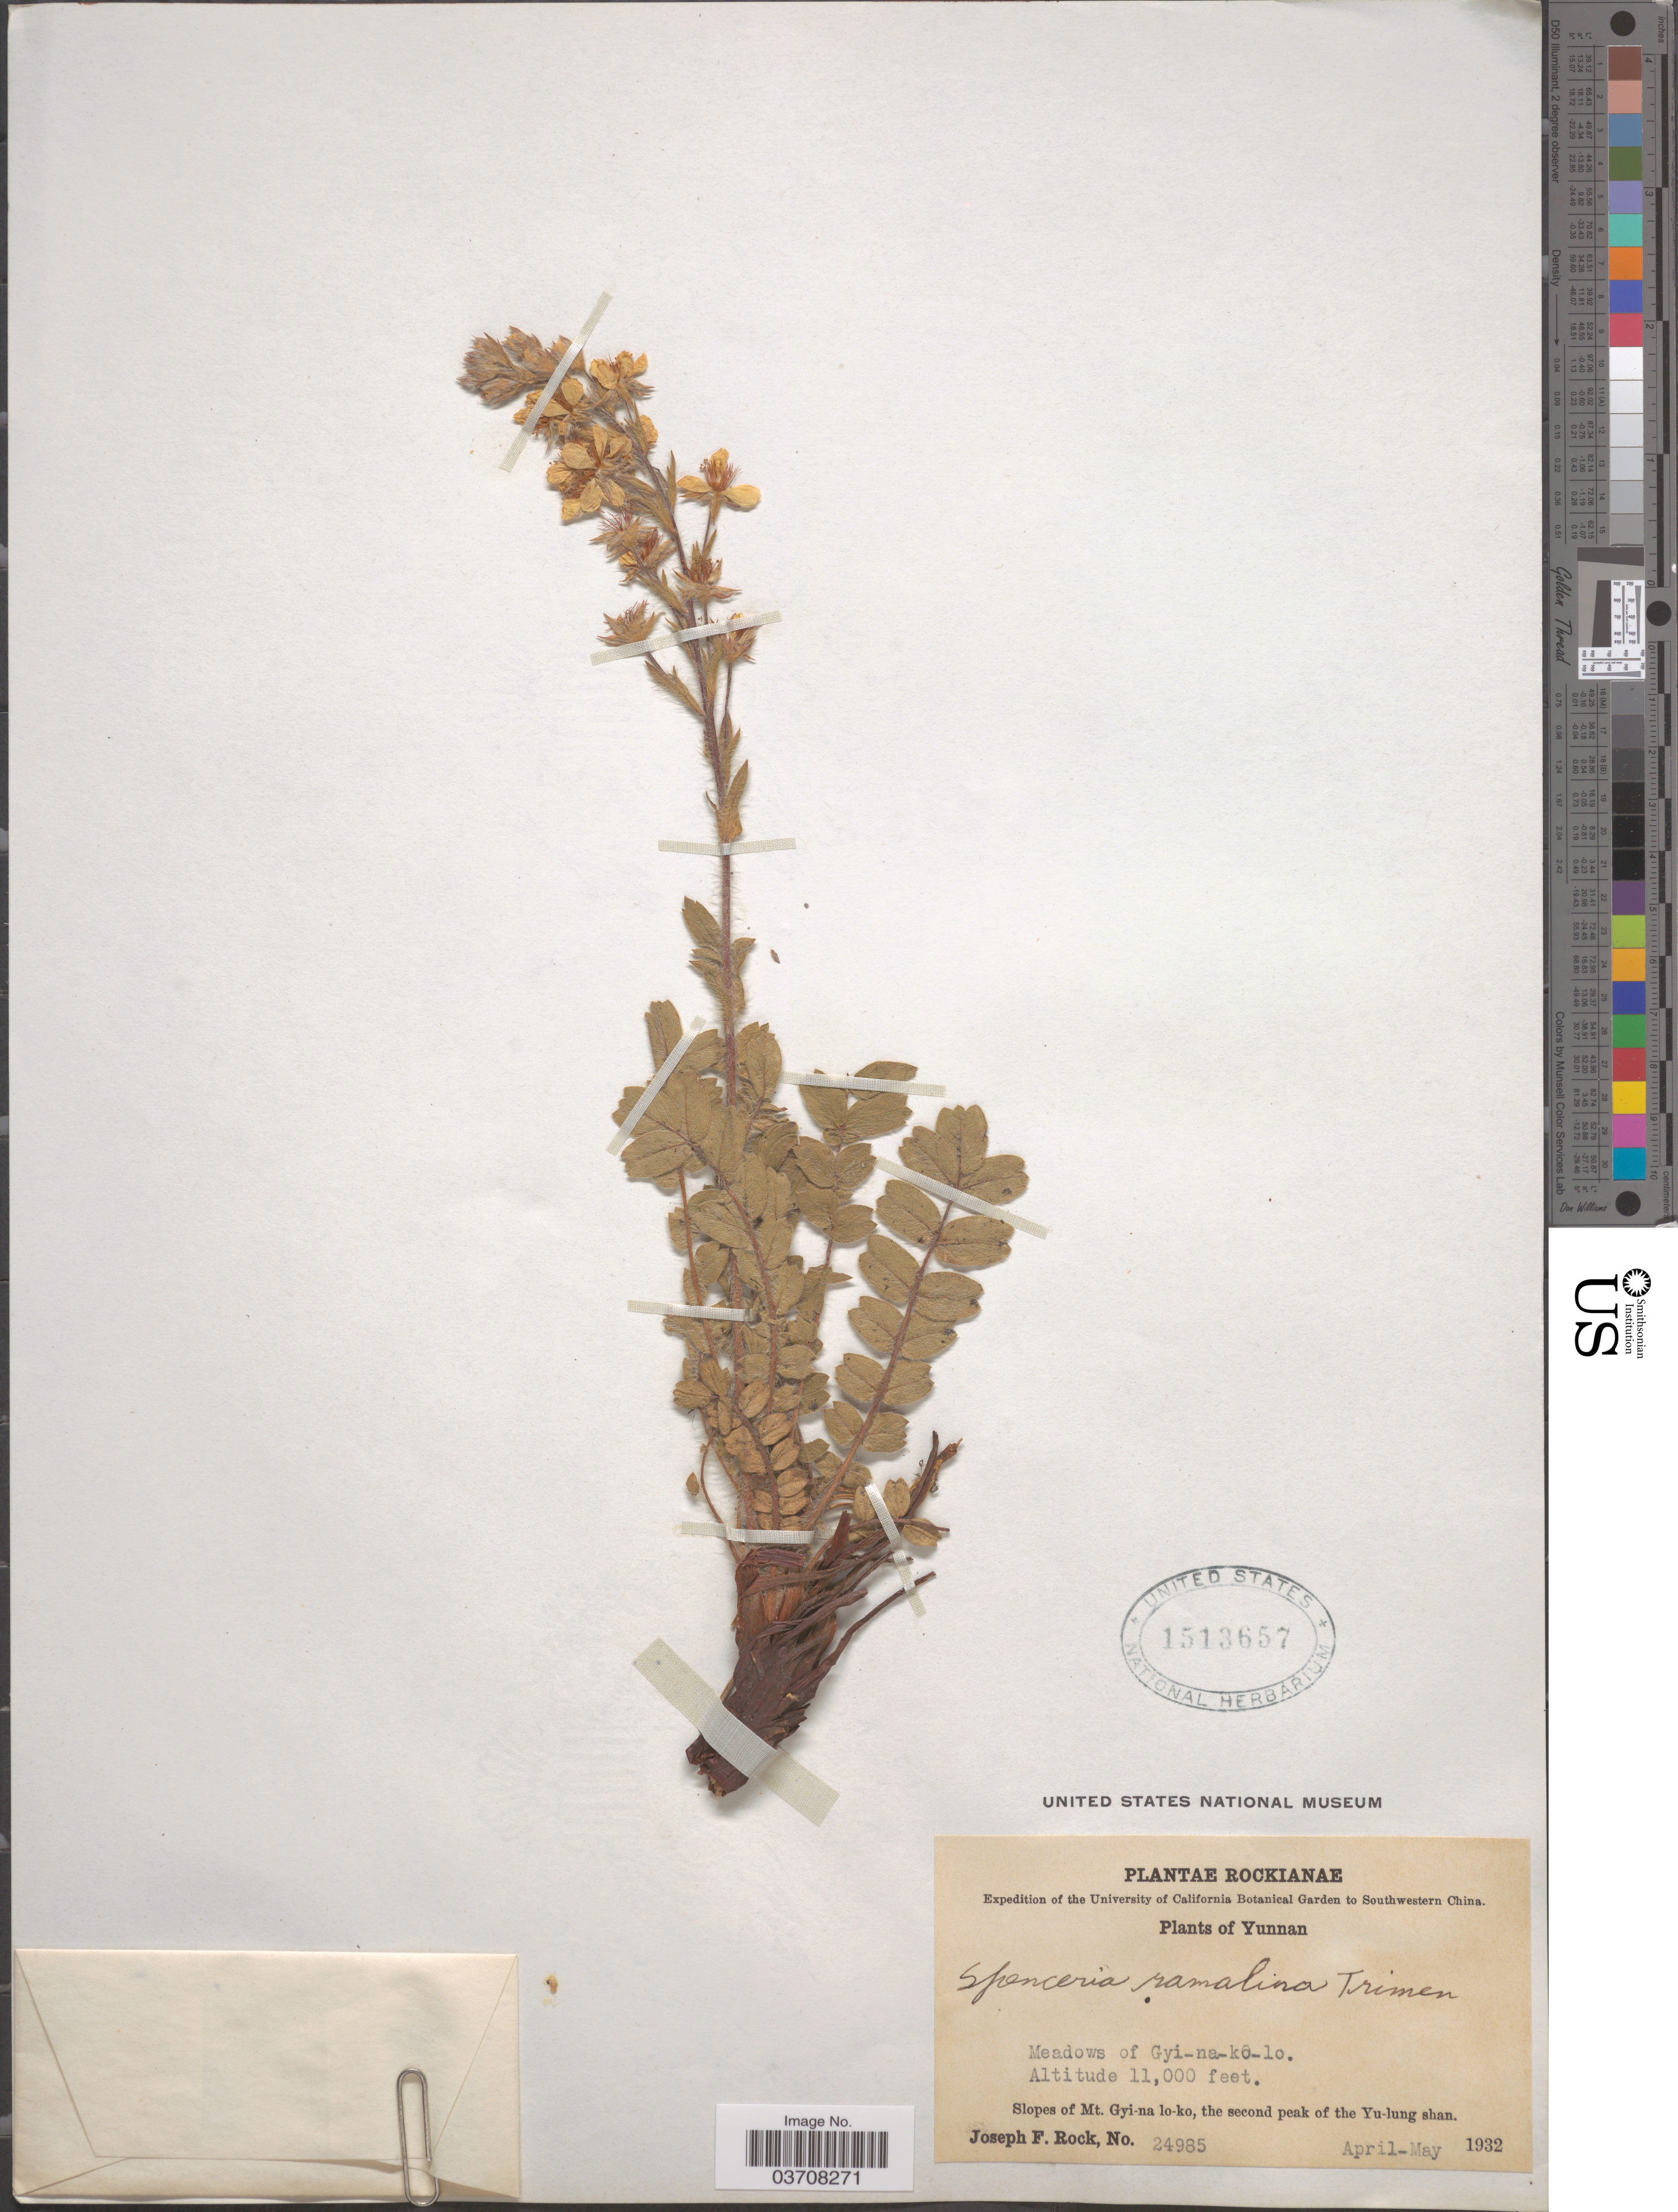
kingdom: Plantae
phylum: Tracheophyta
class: Magnoliopsida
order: Rosales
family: Rosaceae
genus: Spenceria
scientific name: Spenceria ramalana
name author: Trimen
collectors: J. F. Rock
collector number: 24985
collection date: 1932-04/1932-05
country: China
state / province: Yunnan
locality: Meadows of Gyi-na-ko-lo. Slopes of Mt. Gyi-na lo-ko, the second peak of the Yu-lung shan.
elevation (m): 3353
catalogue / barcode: US 1513657